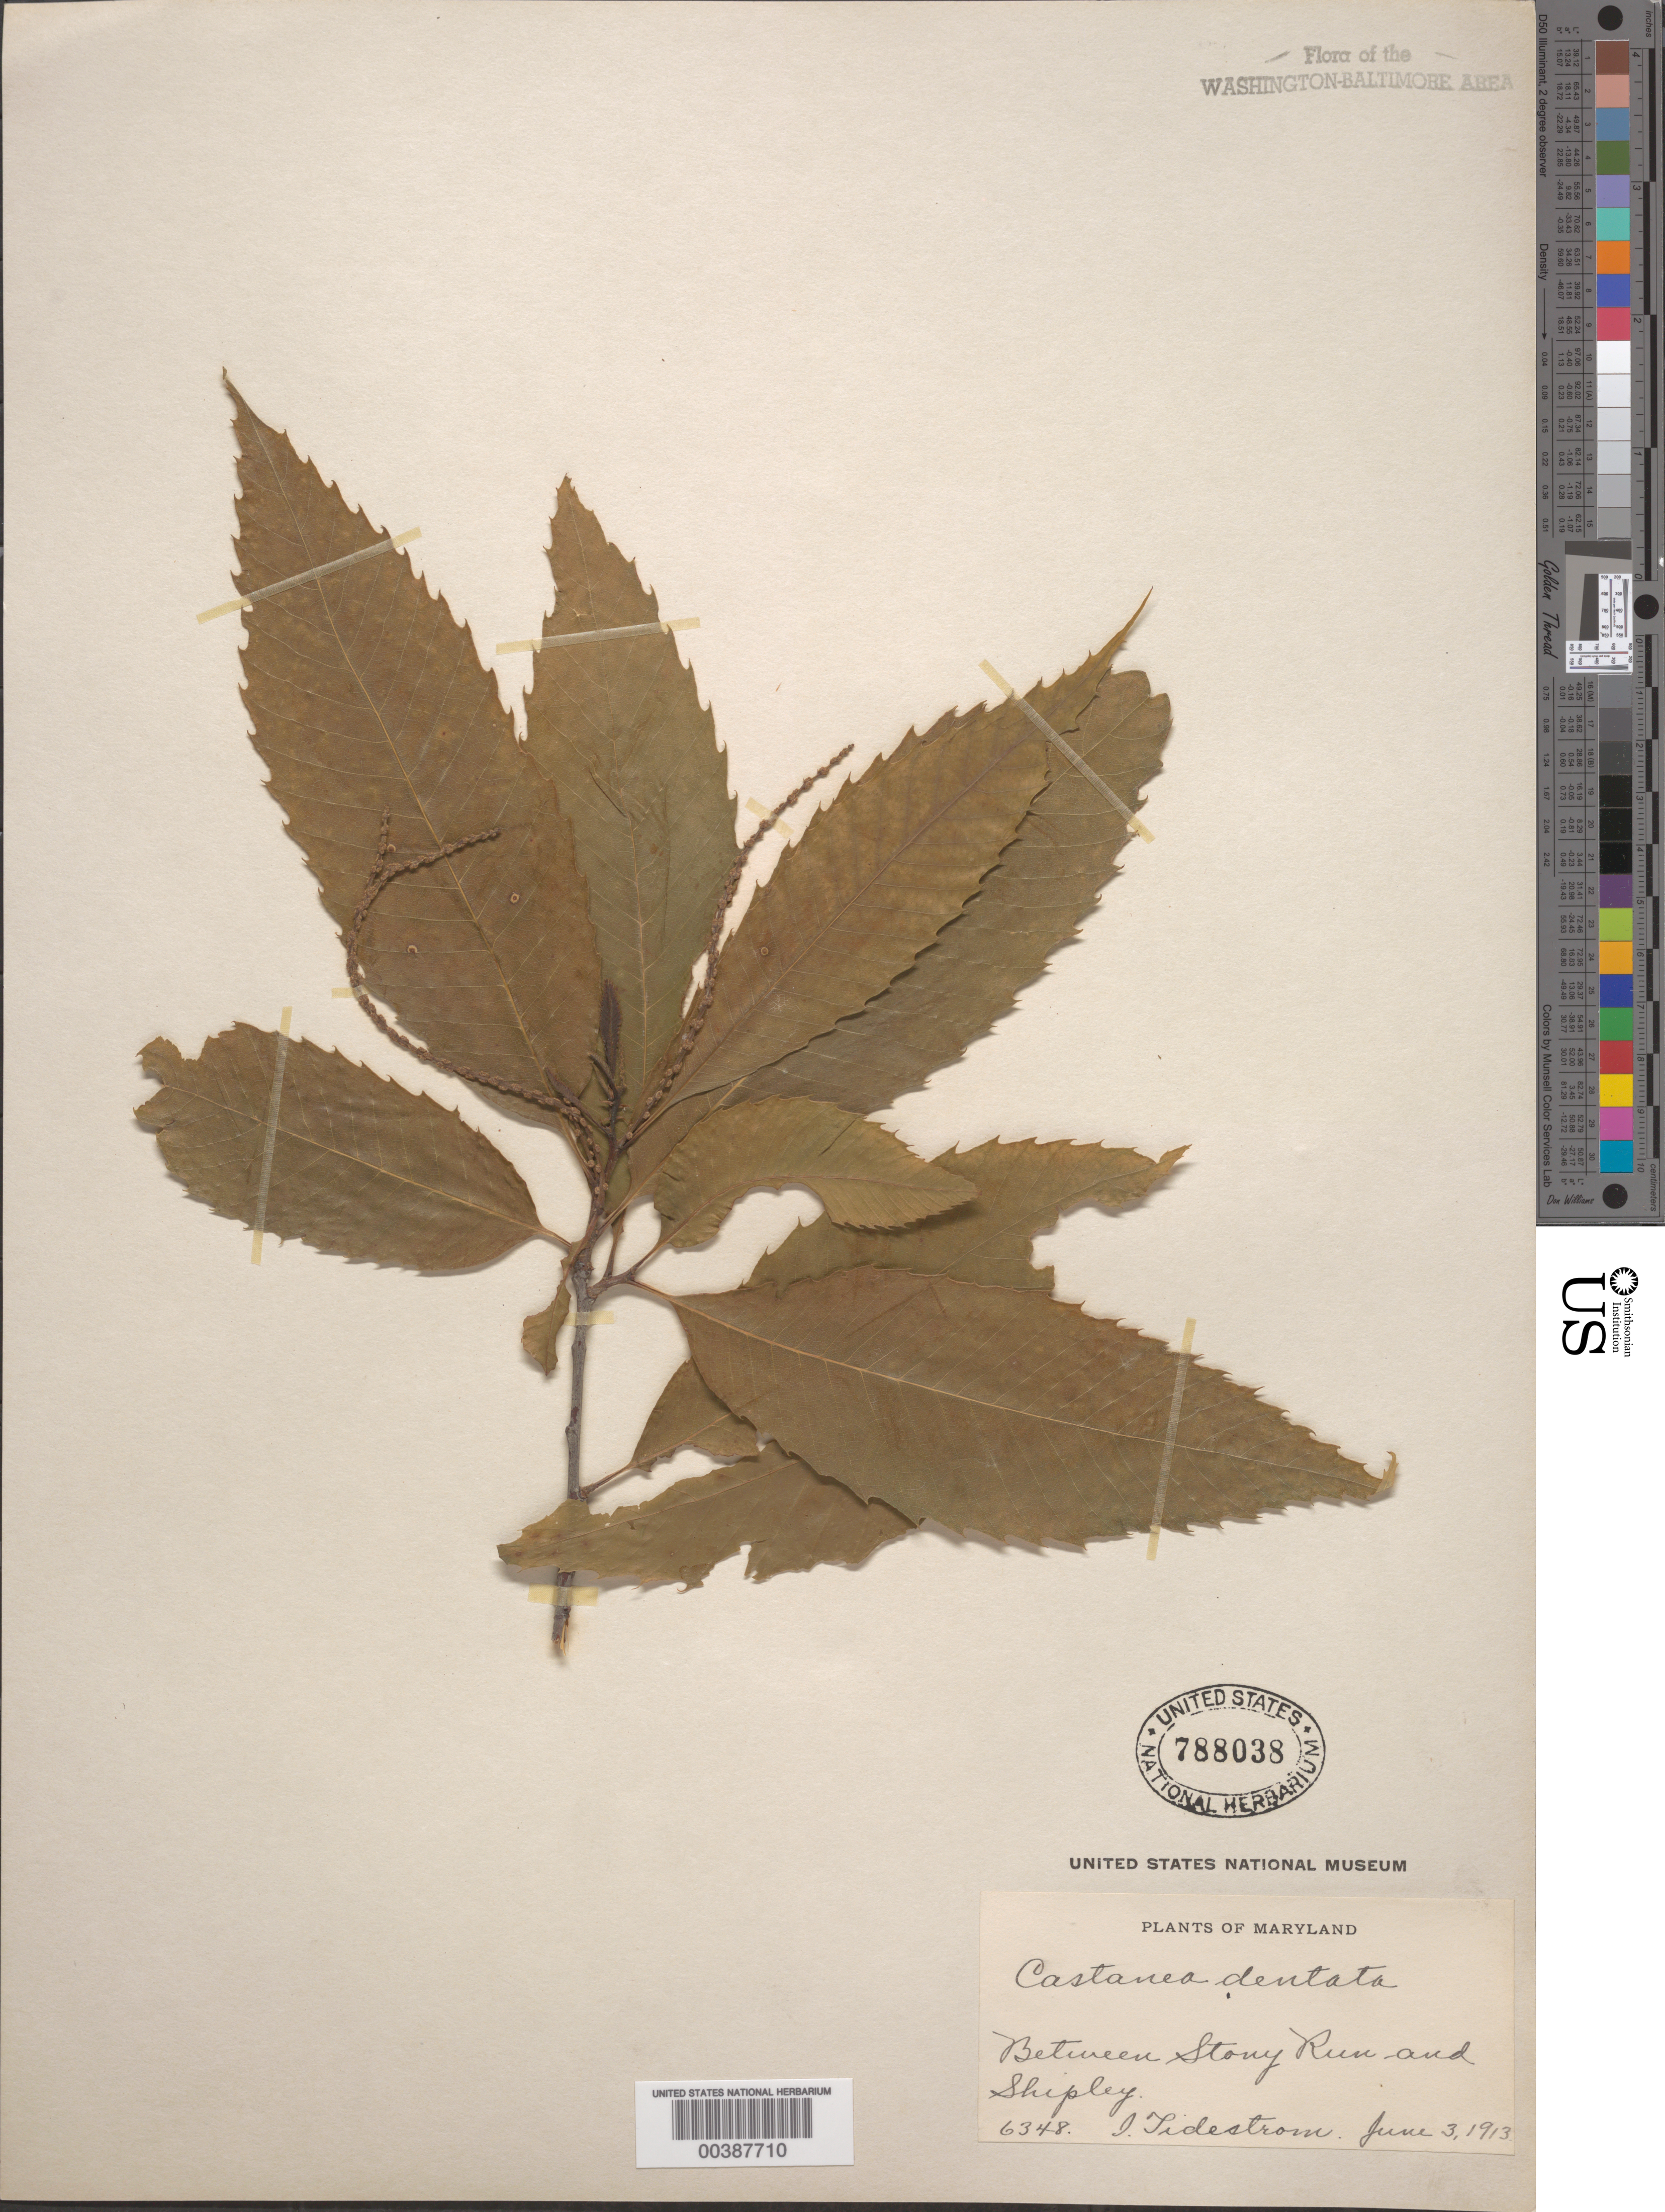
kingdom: Plantae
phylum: Tracheophyta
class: Magnoliopsida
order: Fagales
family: Fagaceae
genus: Castanea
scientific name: Castanea dentata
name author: (Marshall) Borkh.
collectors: I. F. Tidestrom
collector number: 6348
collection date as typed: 03 Jun 1913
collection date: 1913-06-03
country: United States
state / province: Maryland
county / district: Anne Arundel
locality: Between Stony Run and Shipley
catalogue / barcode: US 788038